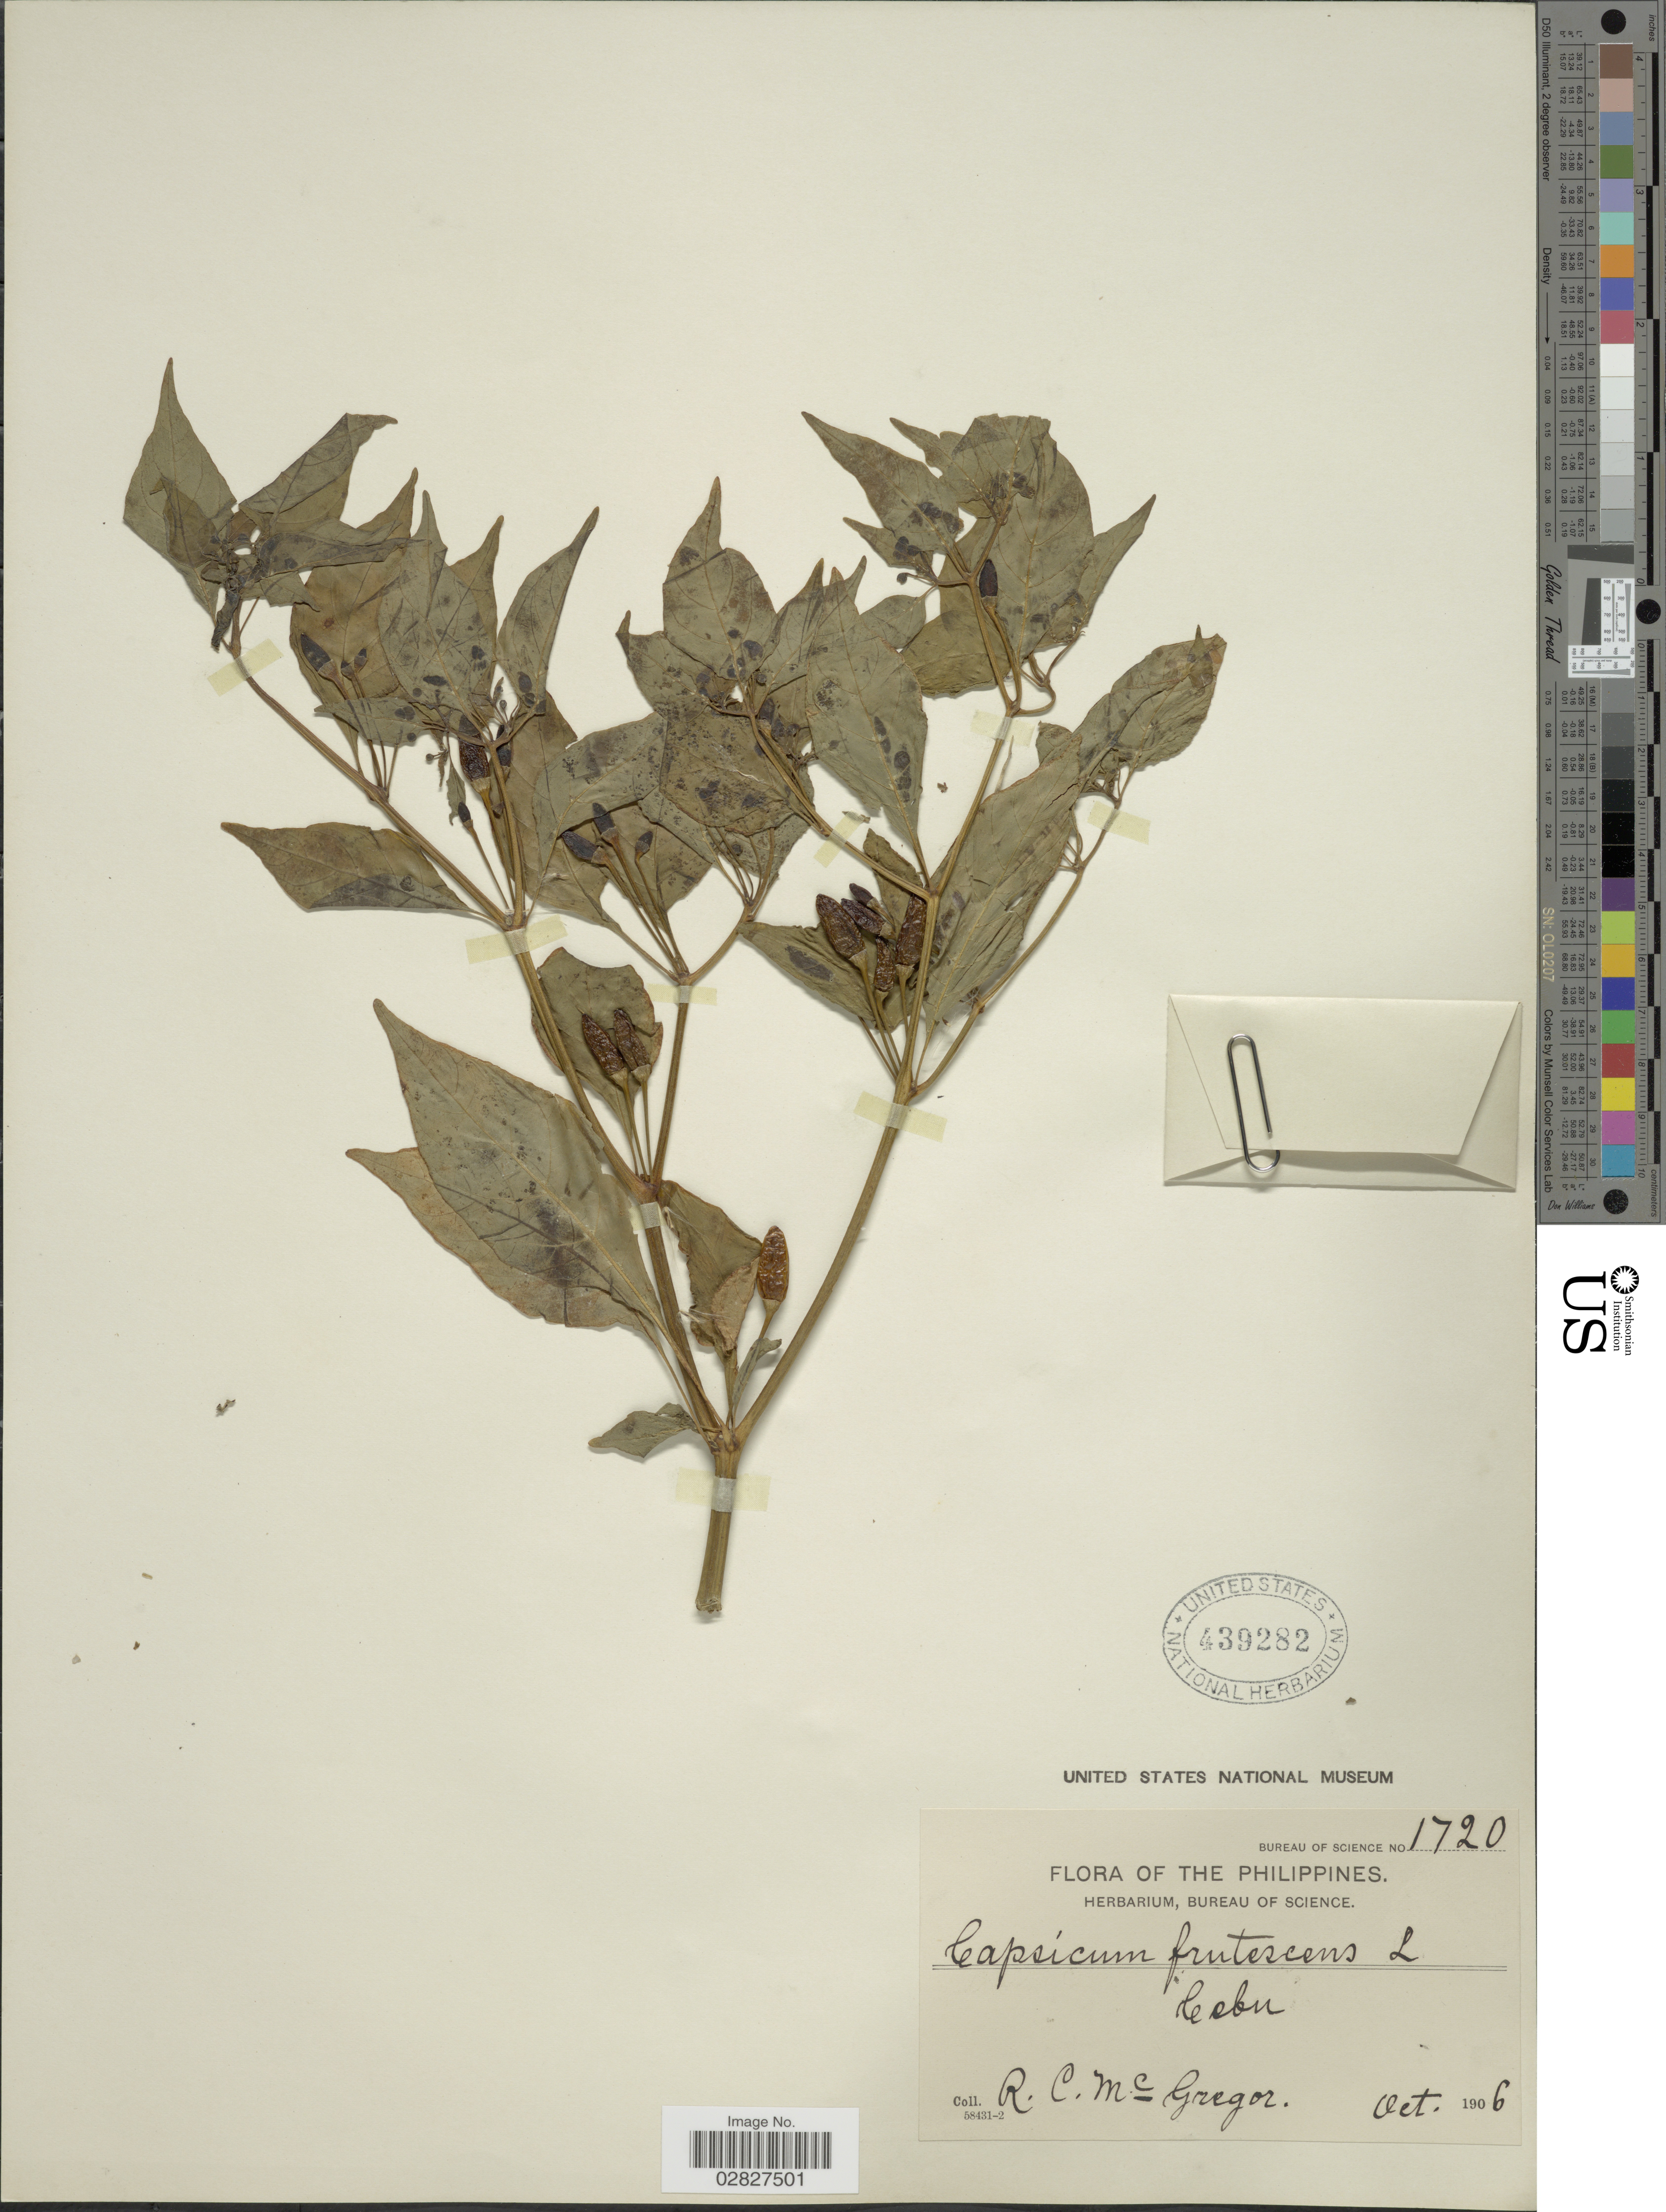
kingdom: Plantae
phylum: Tracheophyta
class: Magnoliopsida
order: Solanales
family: Solanaceae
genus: Capsicum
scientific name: Capsicum frutescens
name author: L.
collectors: R. C. McGregor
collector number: Bureau of Science 1720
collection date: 1906-10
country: Philippines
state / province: Central Visayas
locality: Cebu.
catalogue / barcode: US 439282